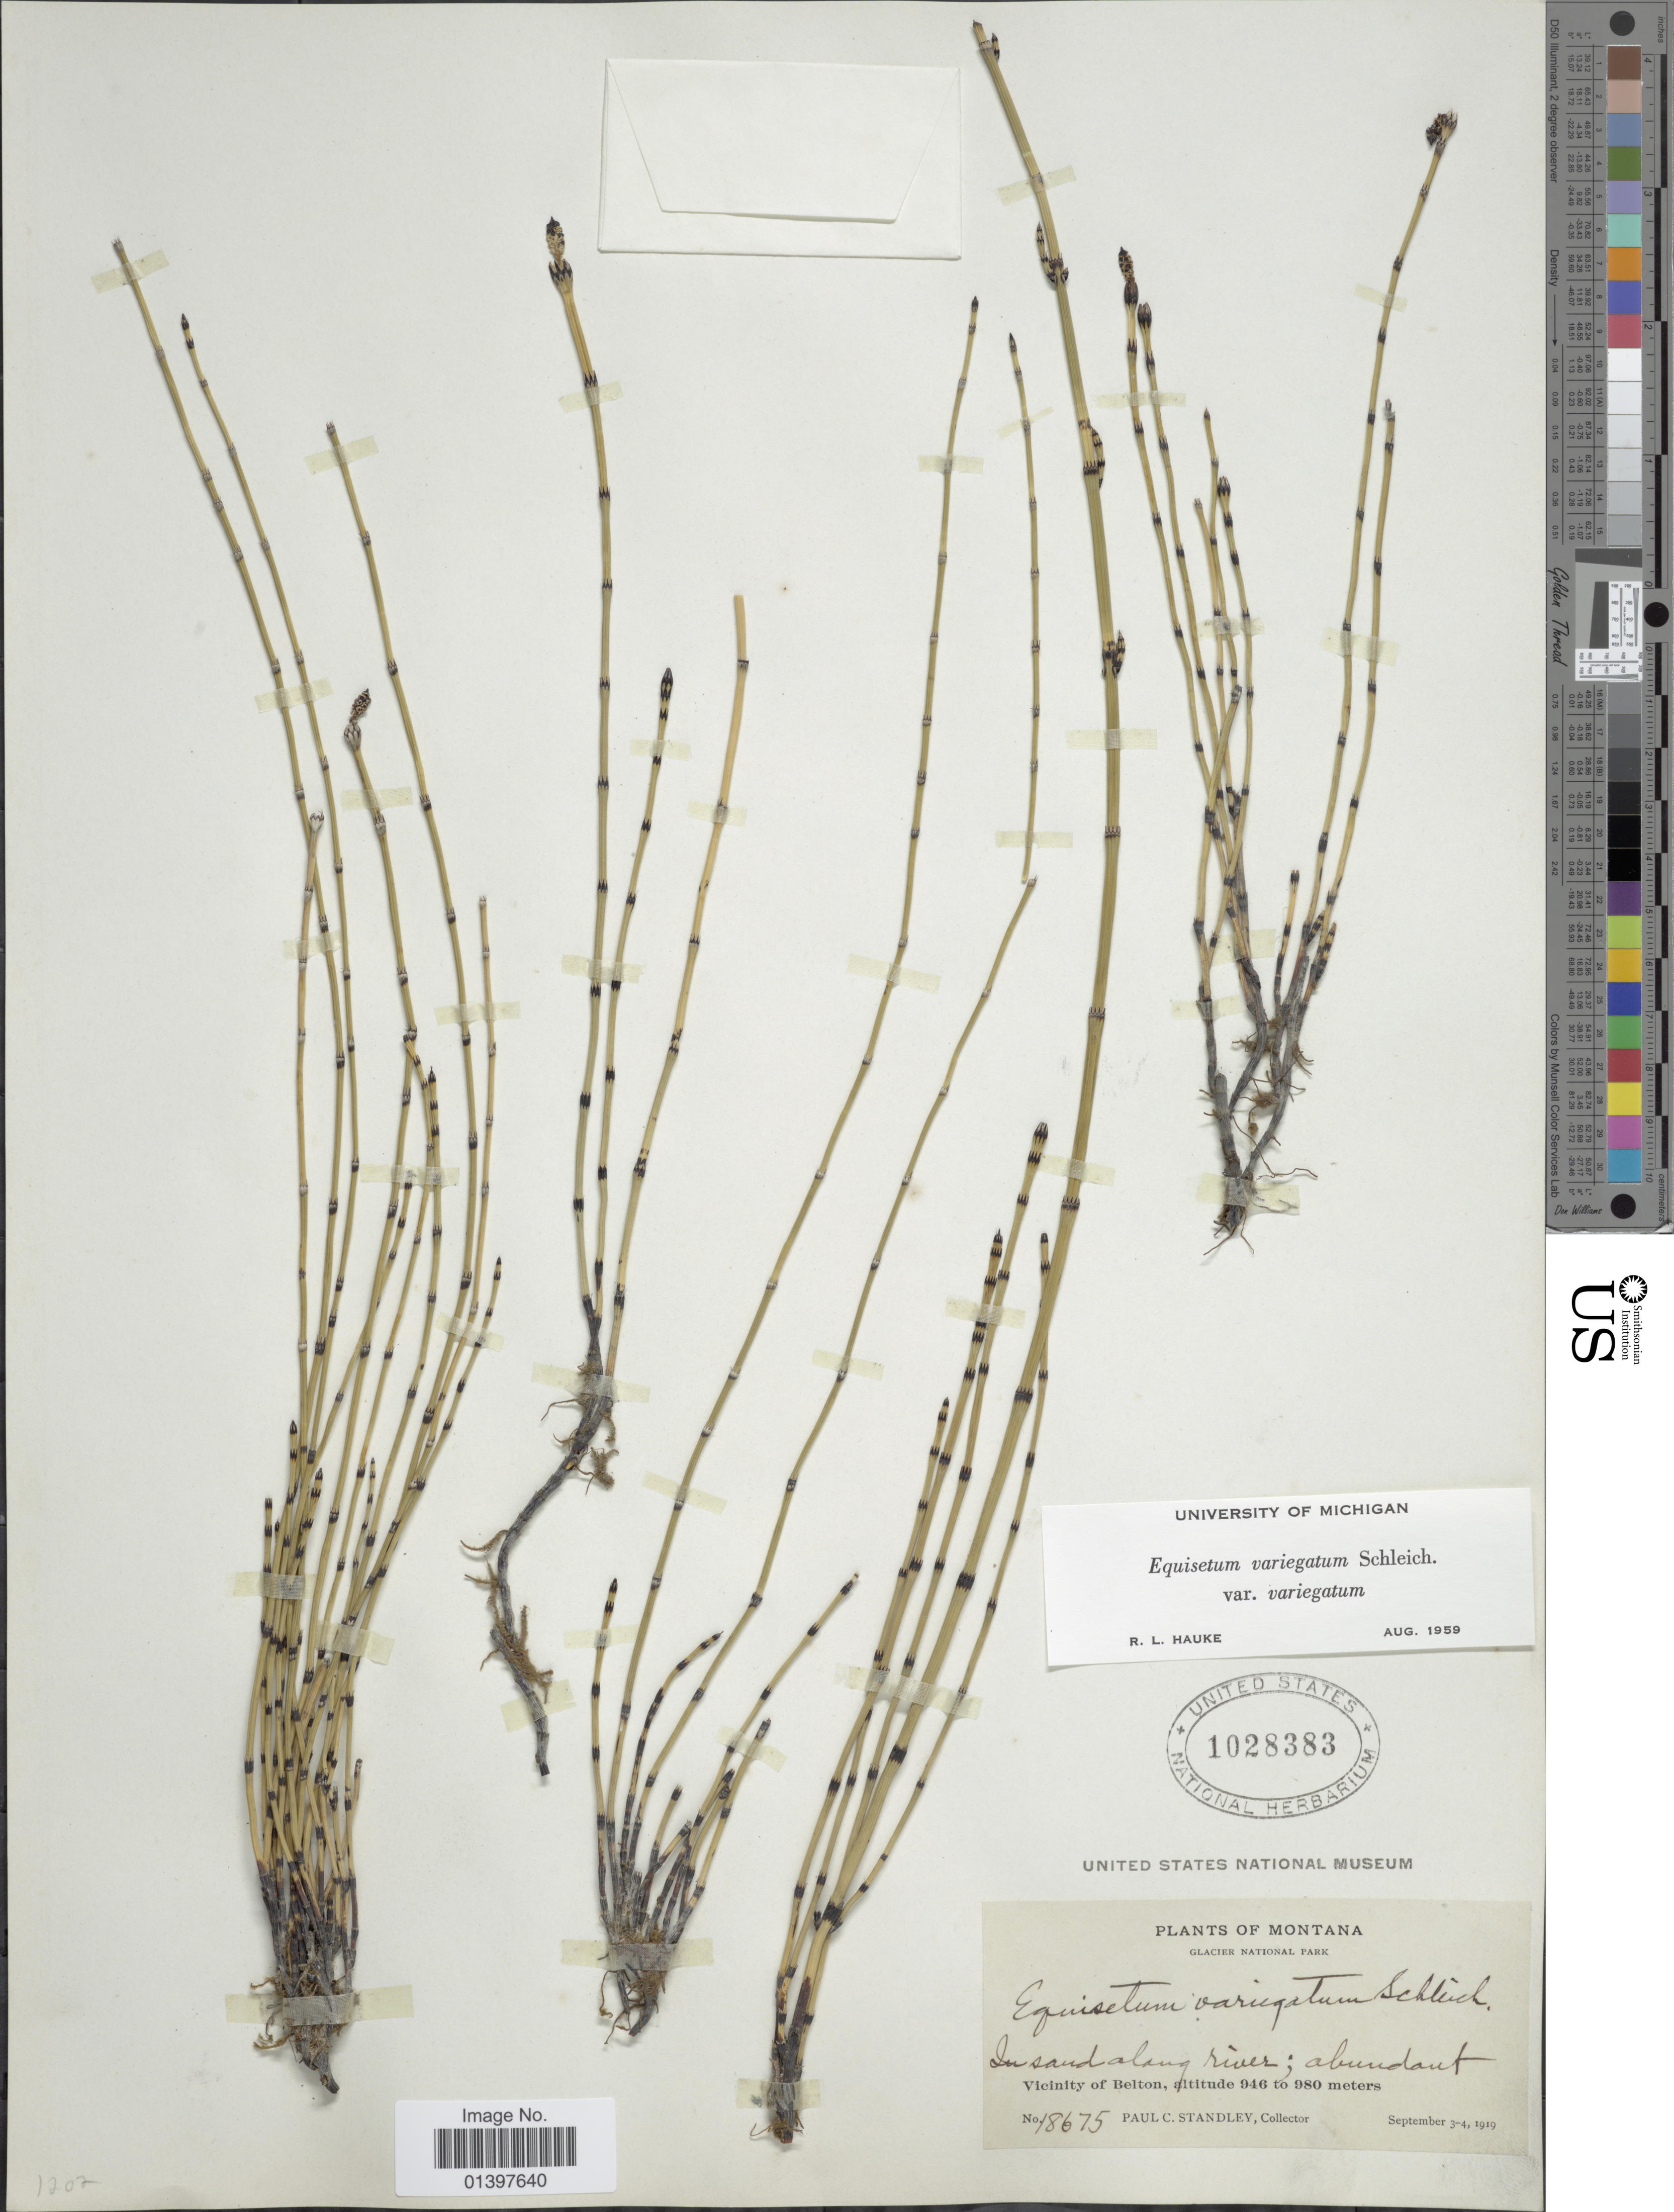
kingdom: Plantae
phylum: Tracheophyta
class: Polypodiopsida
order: Equisetales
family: Equisetaceae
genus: Equisetum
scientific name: Equisetum variegatum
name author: Schleich. ex F. Weber & D. Mohr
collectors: P. C. Standley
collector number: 18675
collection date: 1919-09-03/1919-09-04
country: United States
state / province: Montana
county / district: Flathead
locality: Glacier National Park, In sand along river, Vicinity of Belton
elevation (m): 946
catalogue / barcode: US 1028383